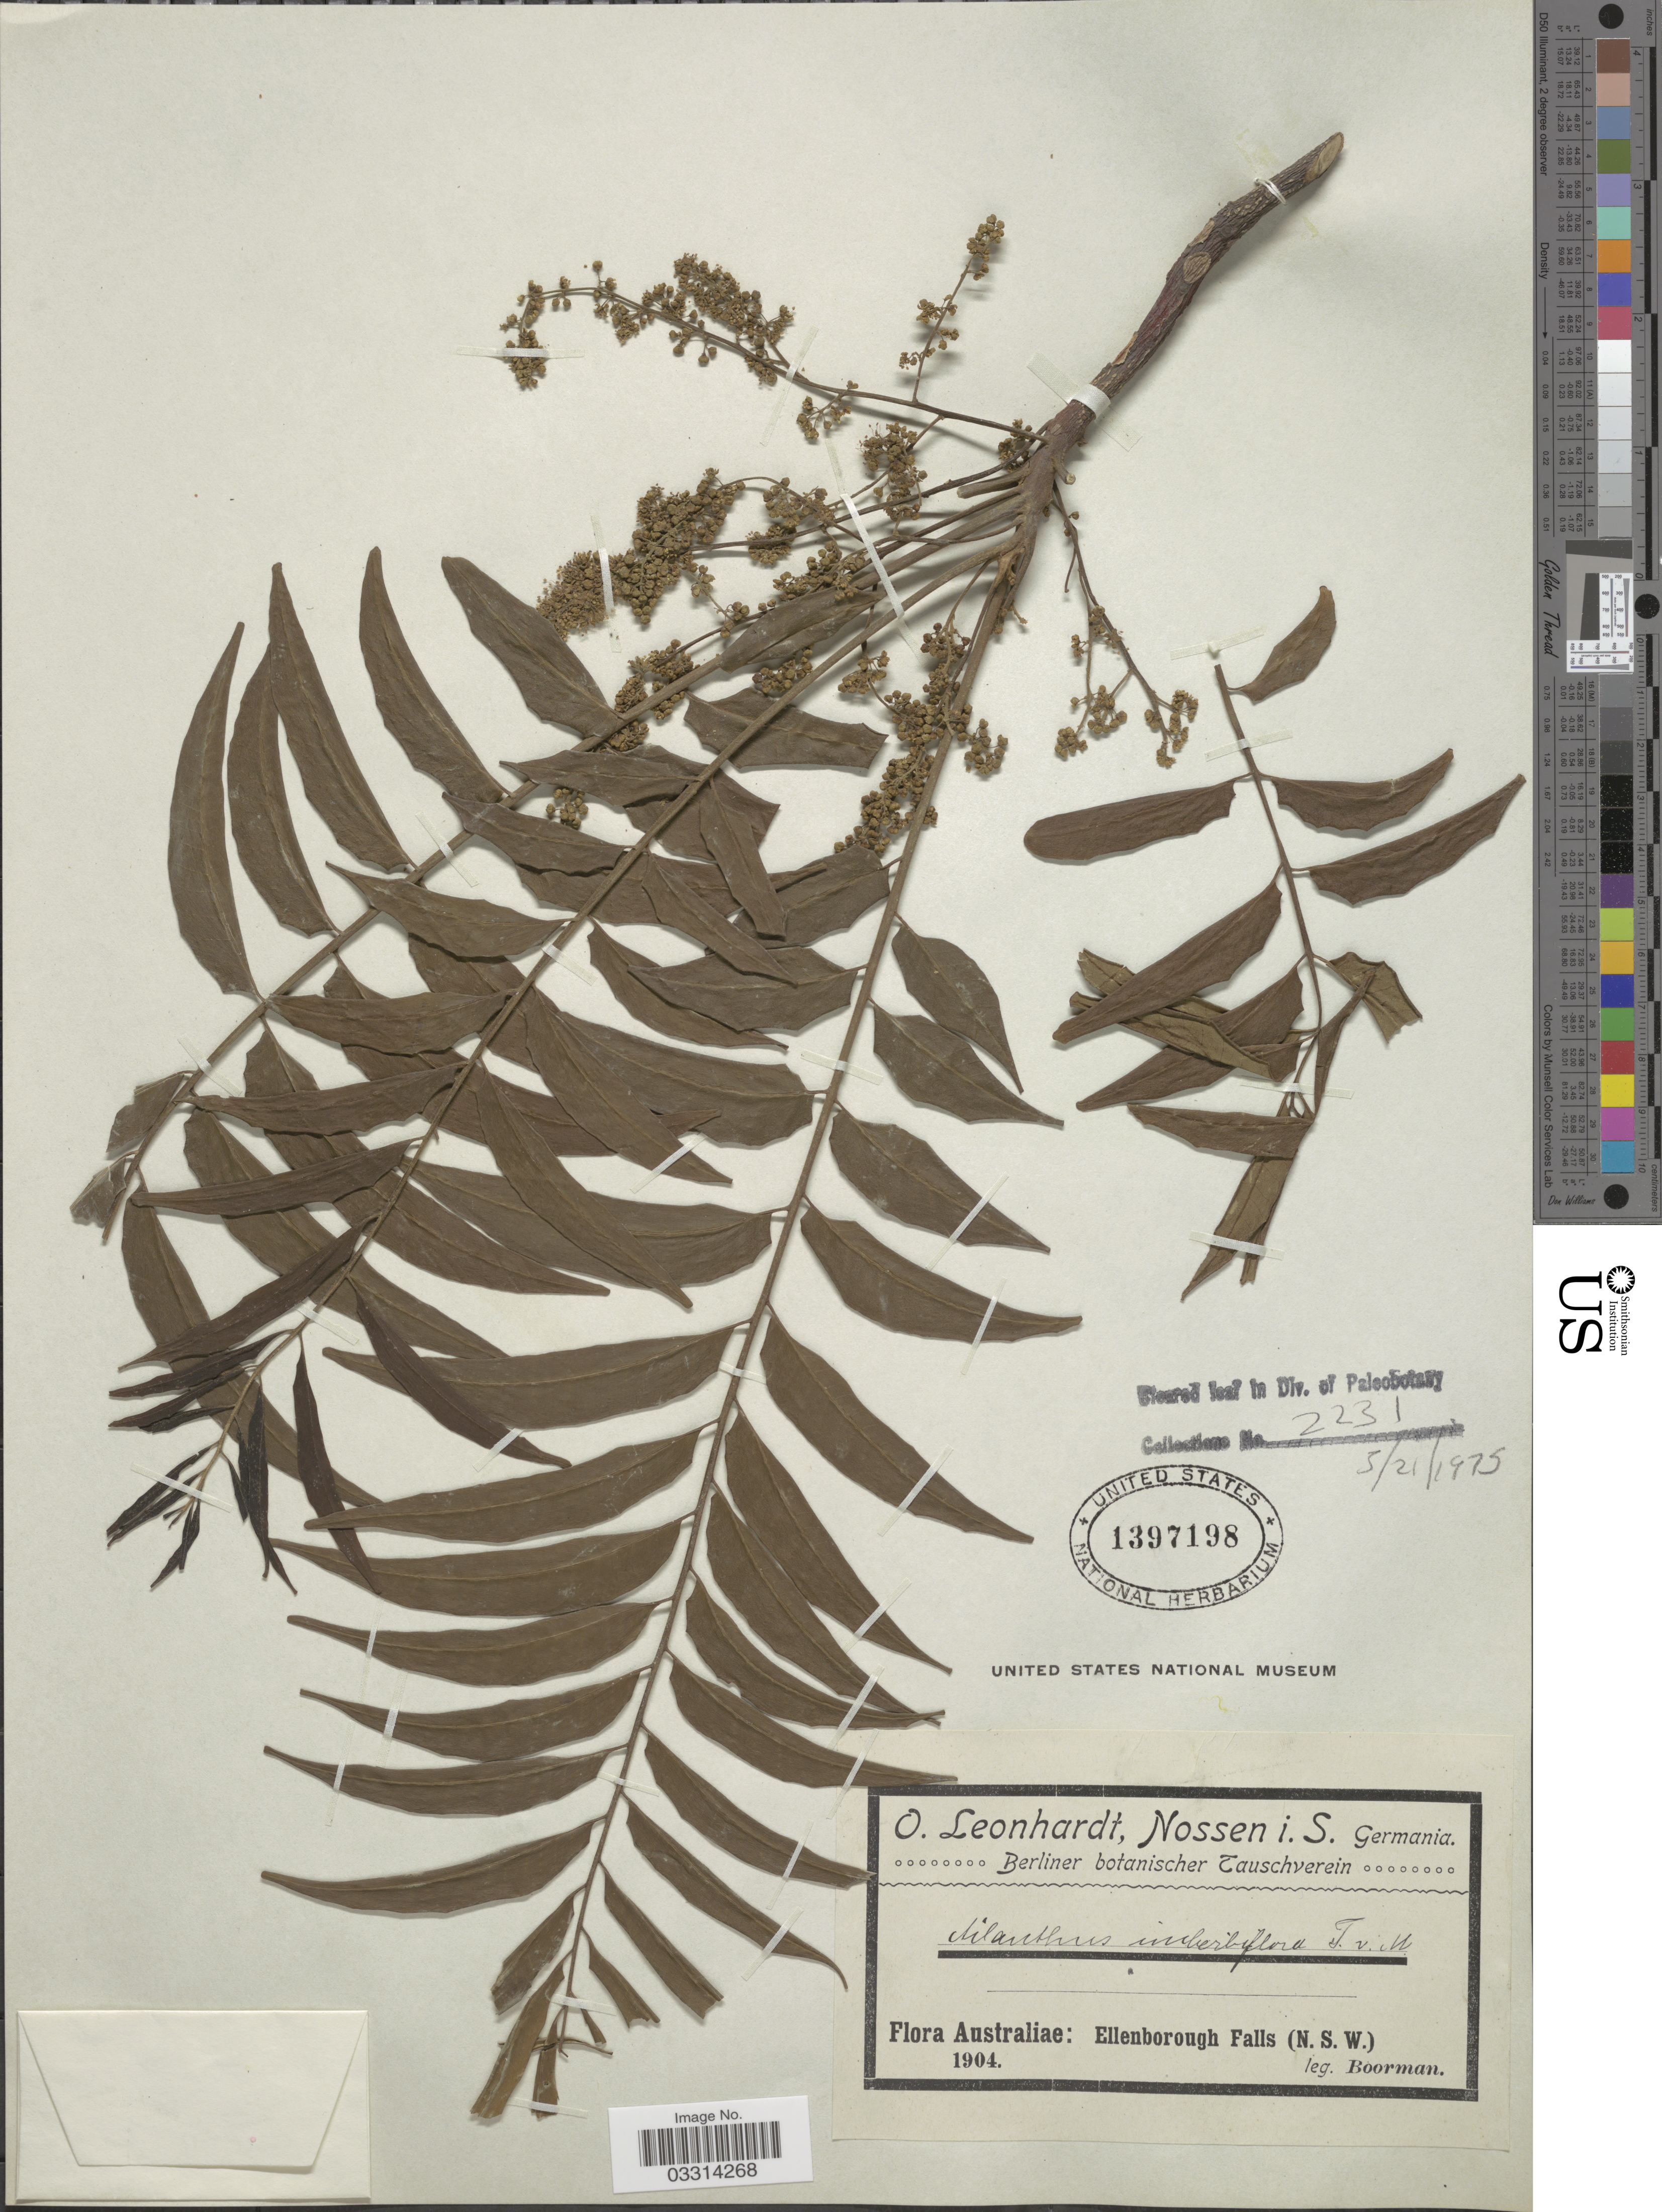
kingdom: Plantae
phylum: Tracheophyta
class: Magnoliopsida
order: Sapindales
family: Simaroubaceae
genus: Ailanthus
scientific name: Ailanthus imberbiflora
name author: F. Muell.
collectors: -. Boorman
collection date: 1904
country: Australia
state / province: New South Wales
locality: Australiae: Ellenborough Falls.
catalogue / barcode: US 1397198